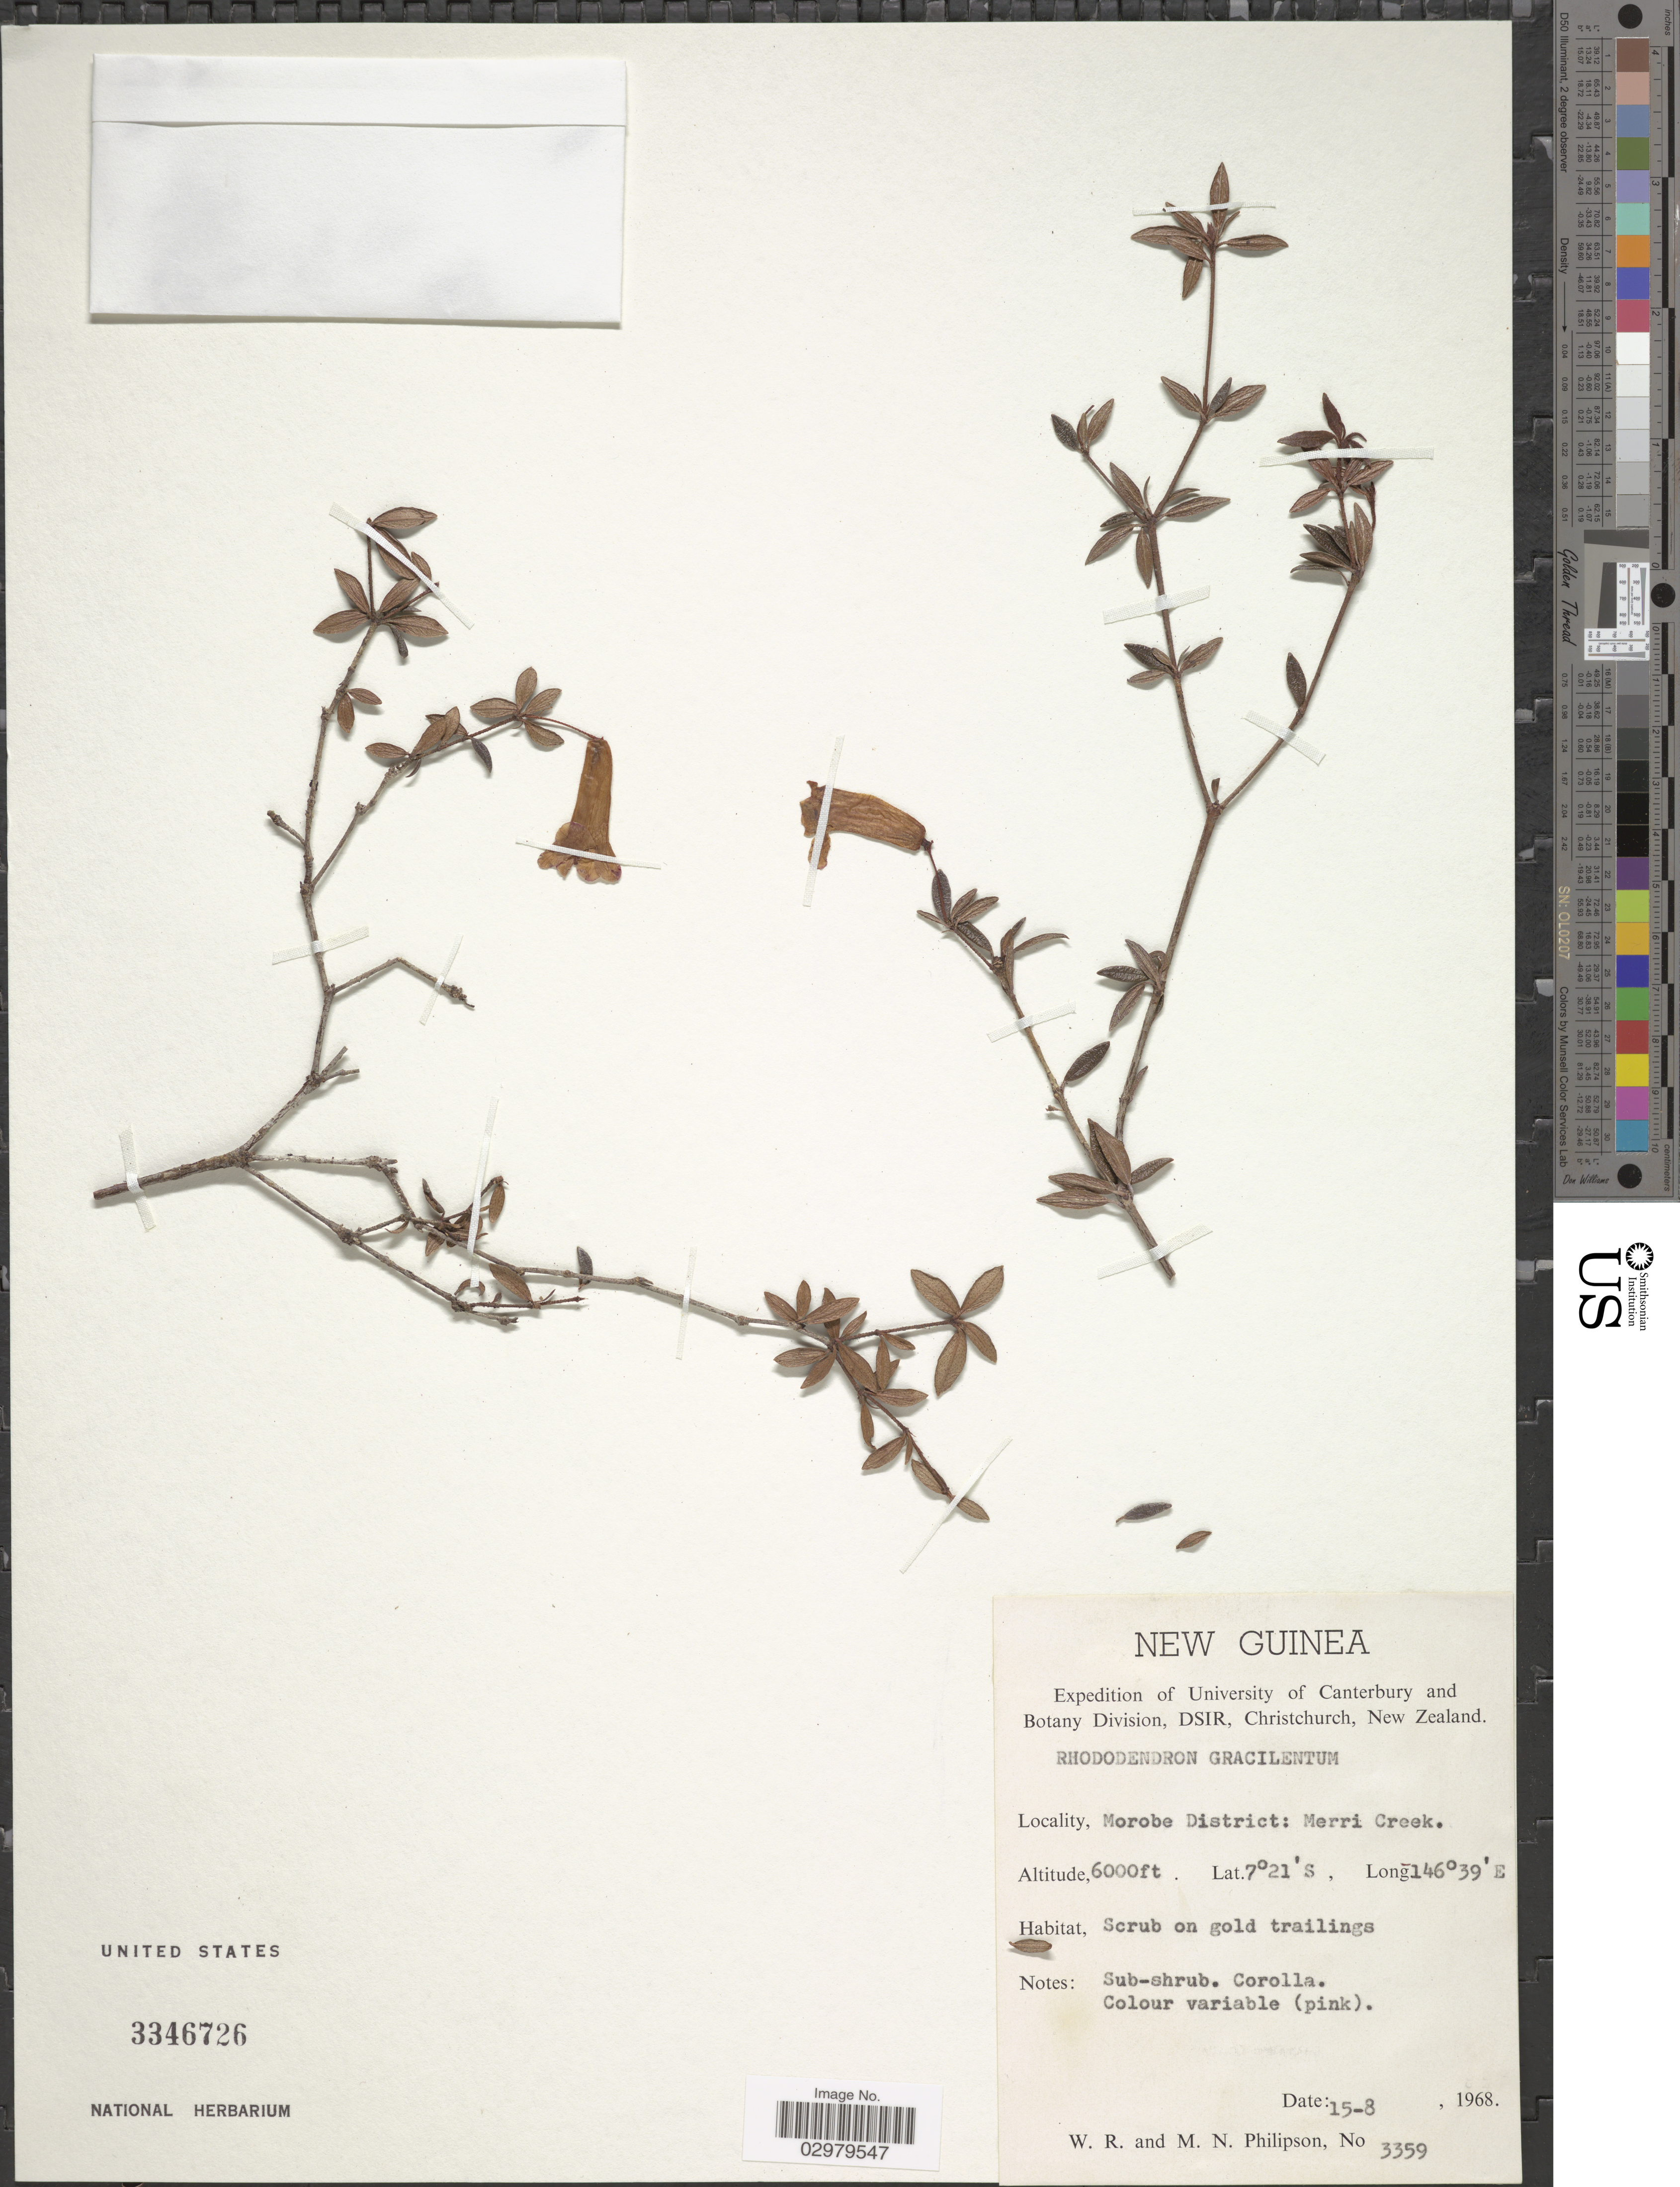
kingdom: Plantae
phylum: Tracheophyta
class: Magnoliopsida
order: Ericales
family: Ericaceae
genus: Rhododendron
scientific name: Rhododendron gracilentum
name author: F. Muell.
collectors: W. R. Philipson & M. Philipson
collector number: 3359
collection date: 1968-08-15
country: Papua New Guinea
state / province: Morobe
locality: New Guinea. Morobe District: Merri Creek.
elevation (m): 1829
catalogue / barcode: US 3346726